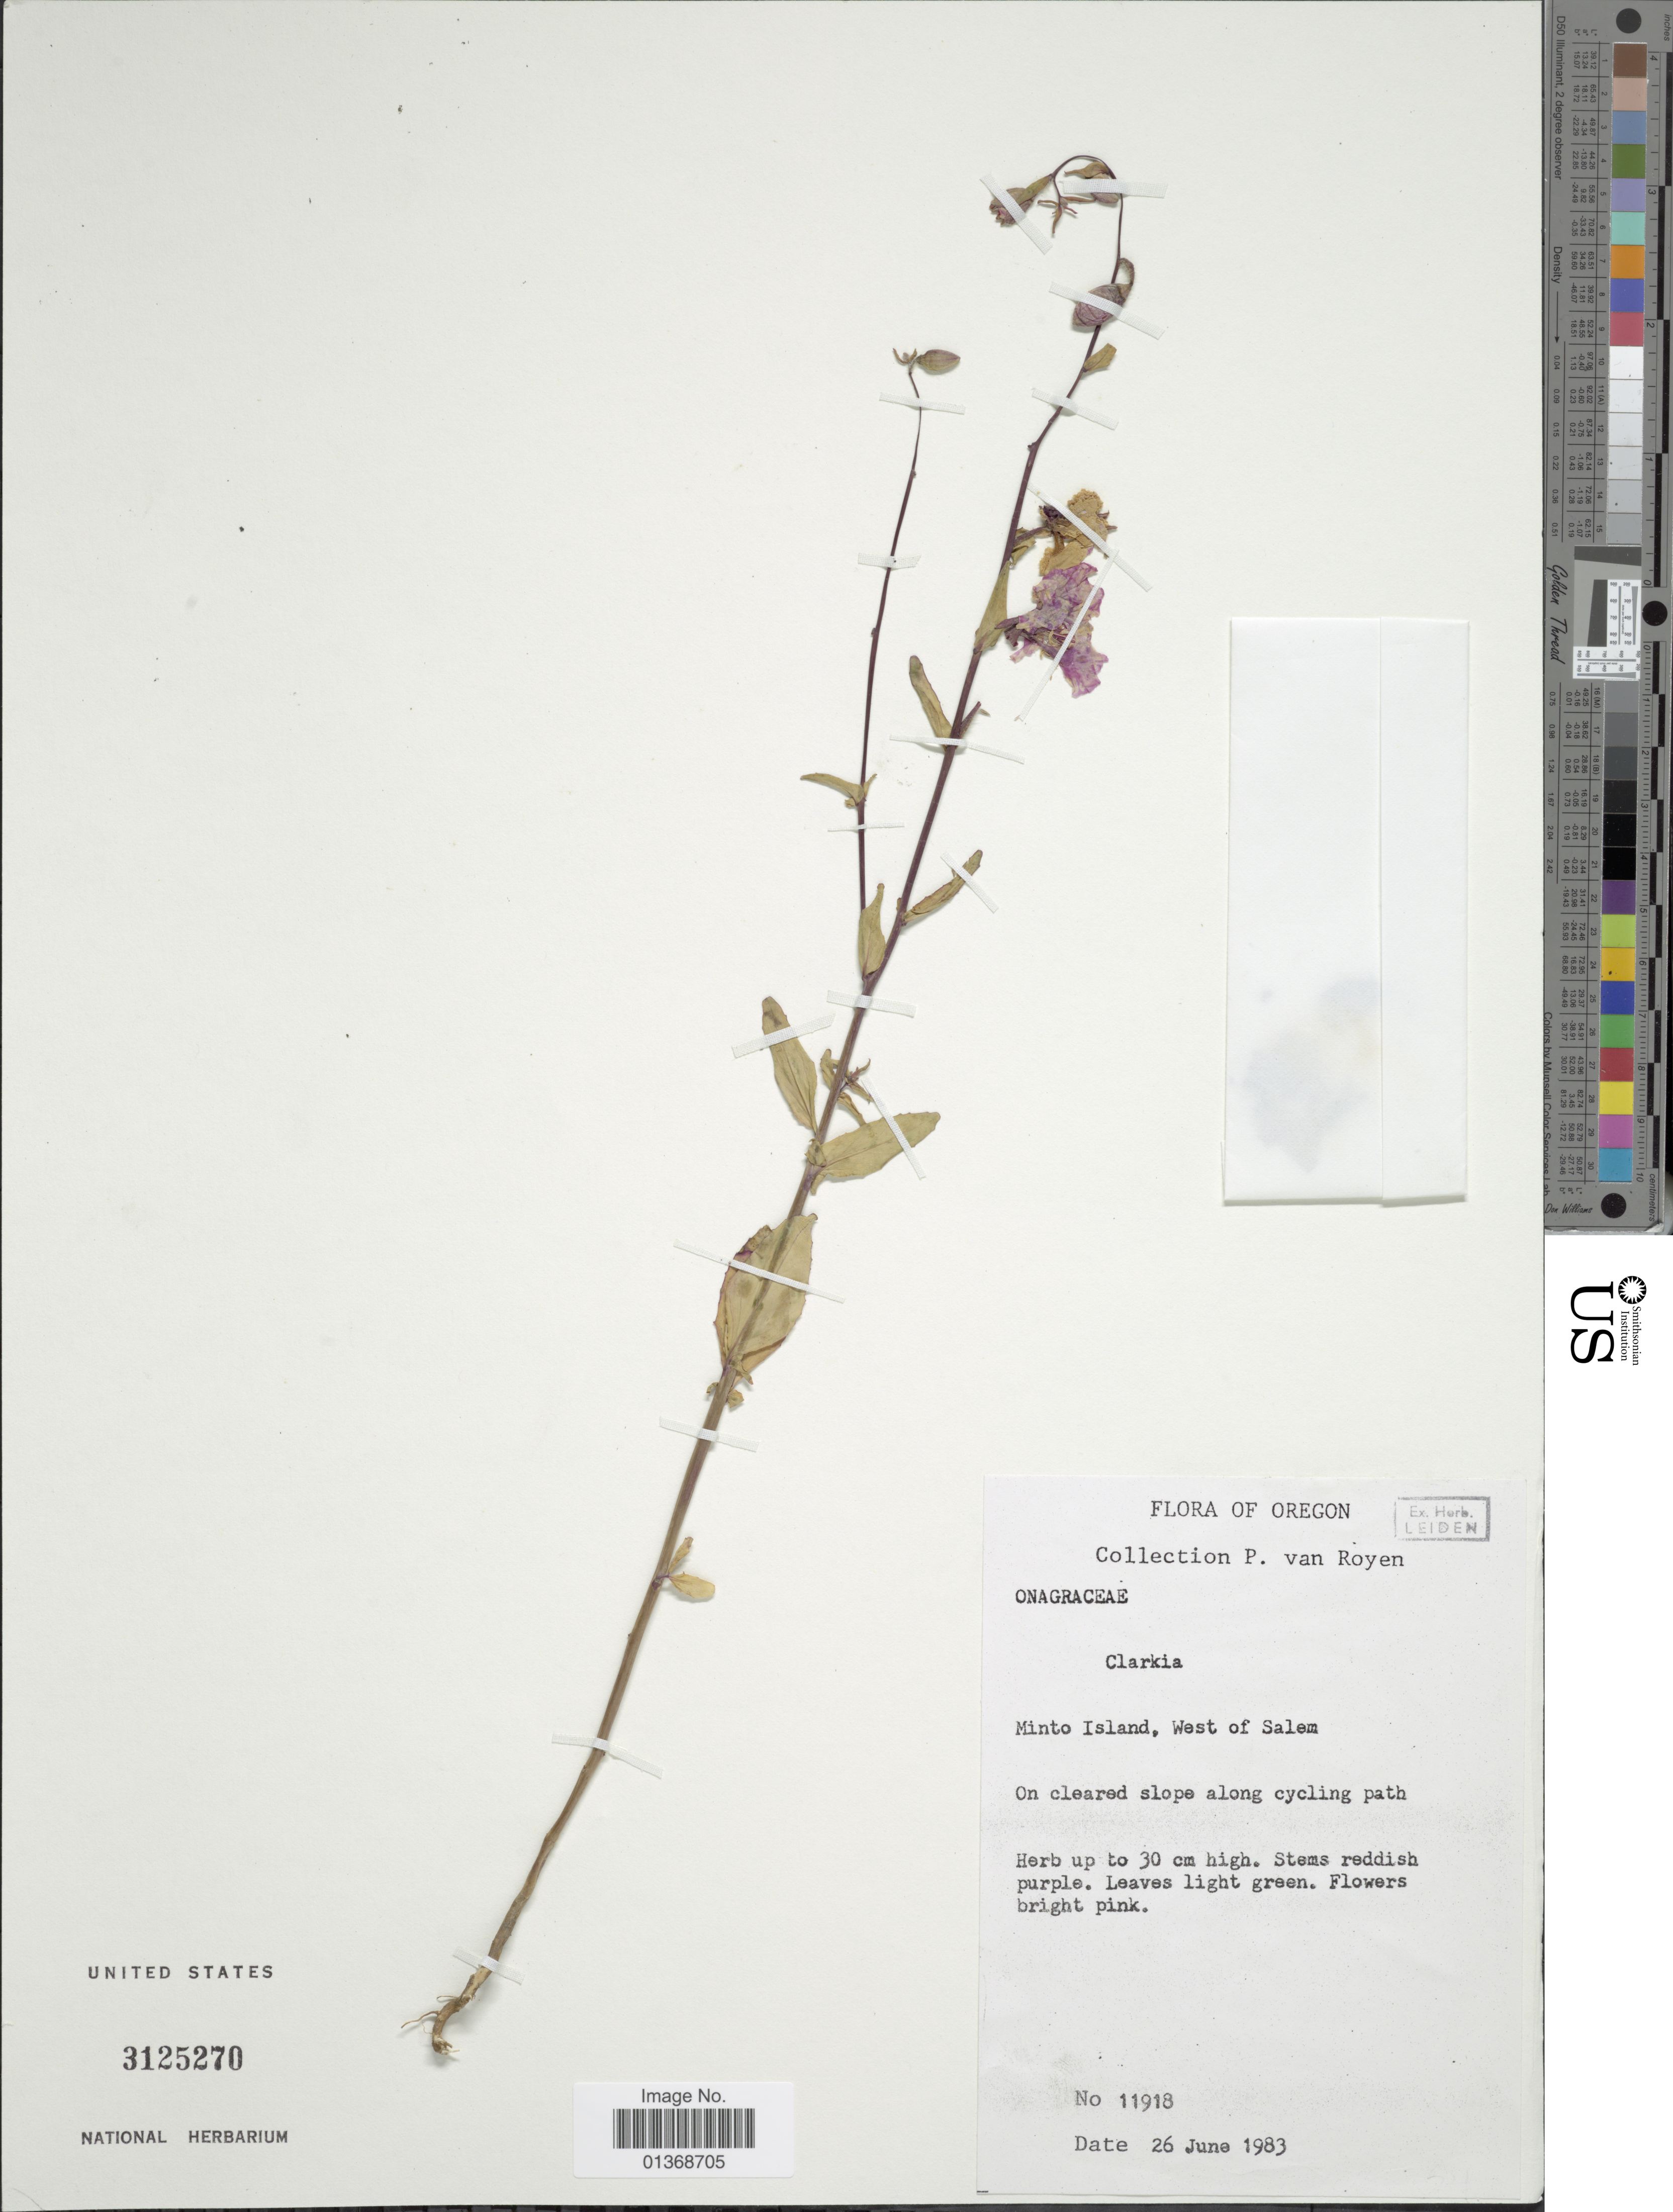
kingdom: Plantae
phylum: Tracheophyta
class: Magnoliopsida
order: Myrtales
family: Onagraceae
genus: Clarkia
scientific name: Clarkia sp.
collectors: P. van Royen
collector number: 11918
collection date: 1983-06-26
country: United States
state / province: Oregon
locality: Minto Island, West of Salem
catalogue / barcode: US 3125270